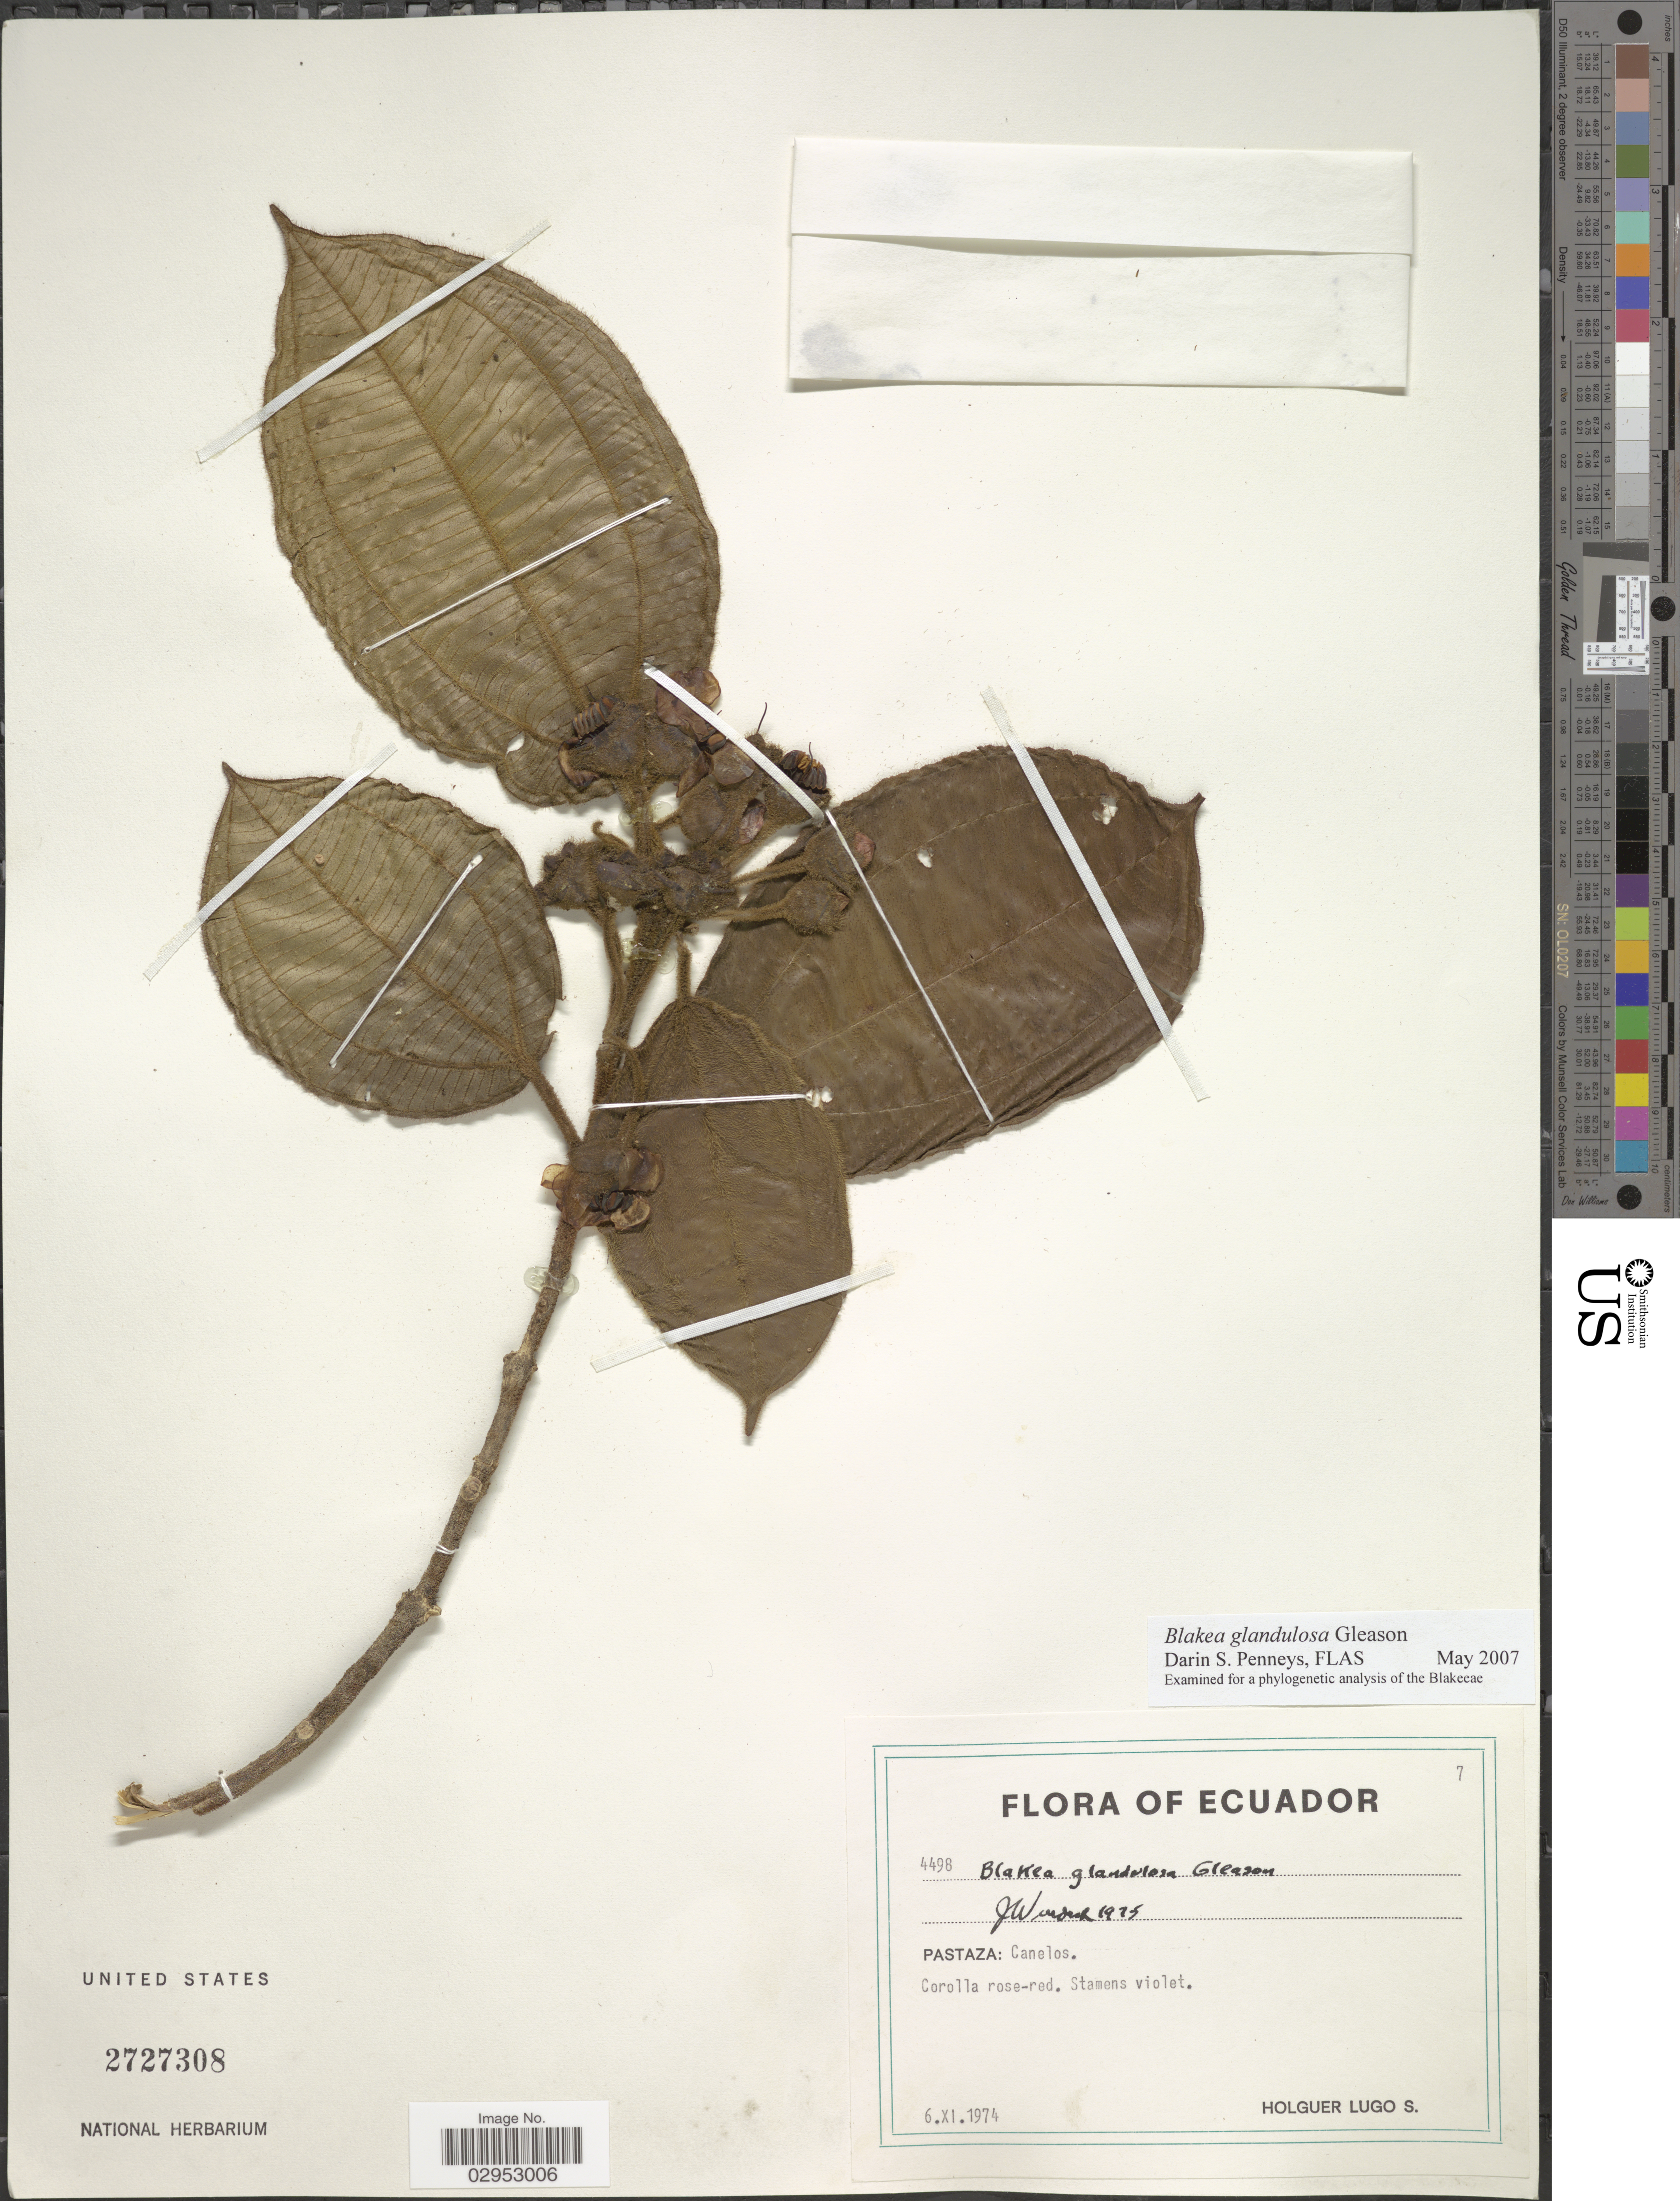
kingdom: Plantae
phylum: Tracheophyta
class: Magnoliopsida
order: Myrtales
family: Melastomataceae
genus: Blakea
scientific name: Blakea glandulosa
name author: Gleason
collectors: H. Lugo S.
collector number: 4498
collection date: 1974-11-06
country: Ecuador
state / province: Pastaza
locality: Canelos.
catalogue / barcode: US 2727308